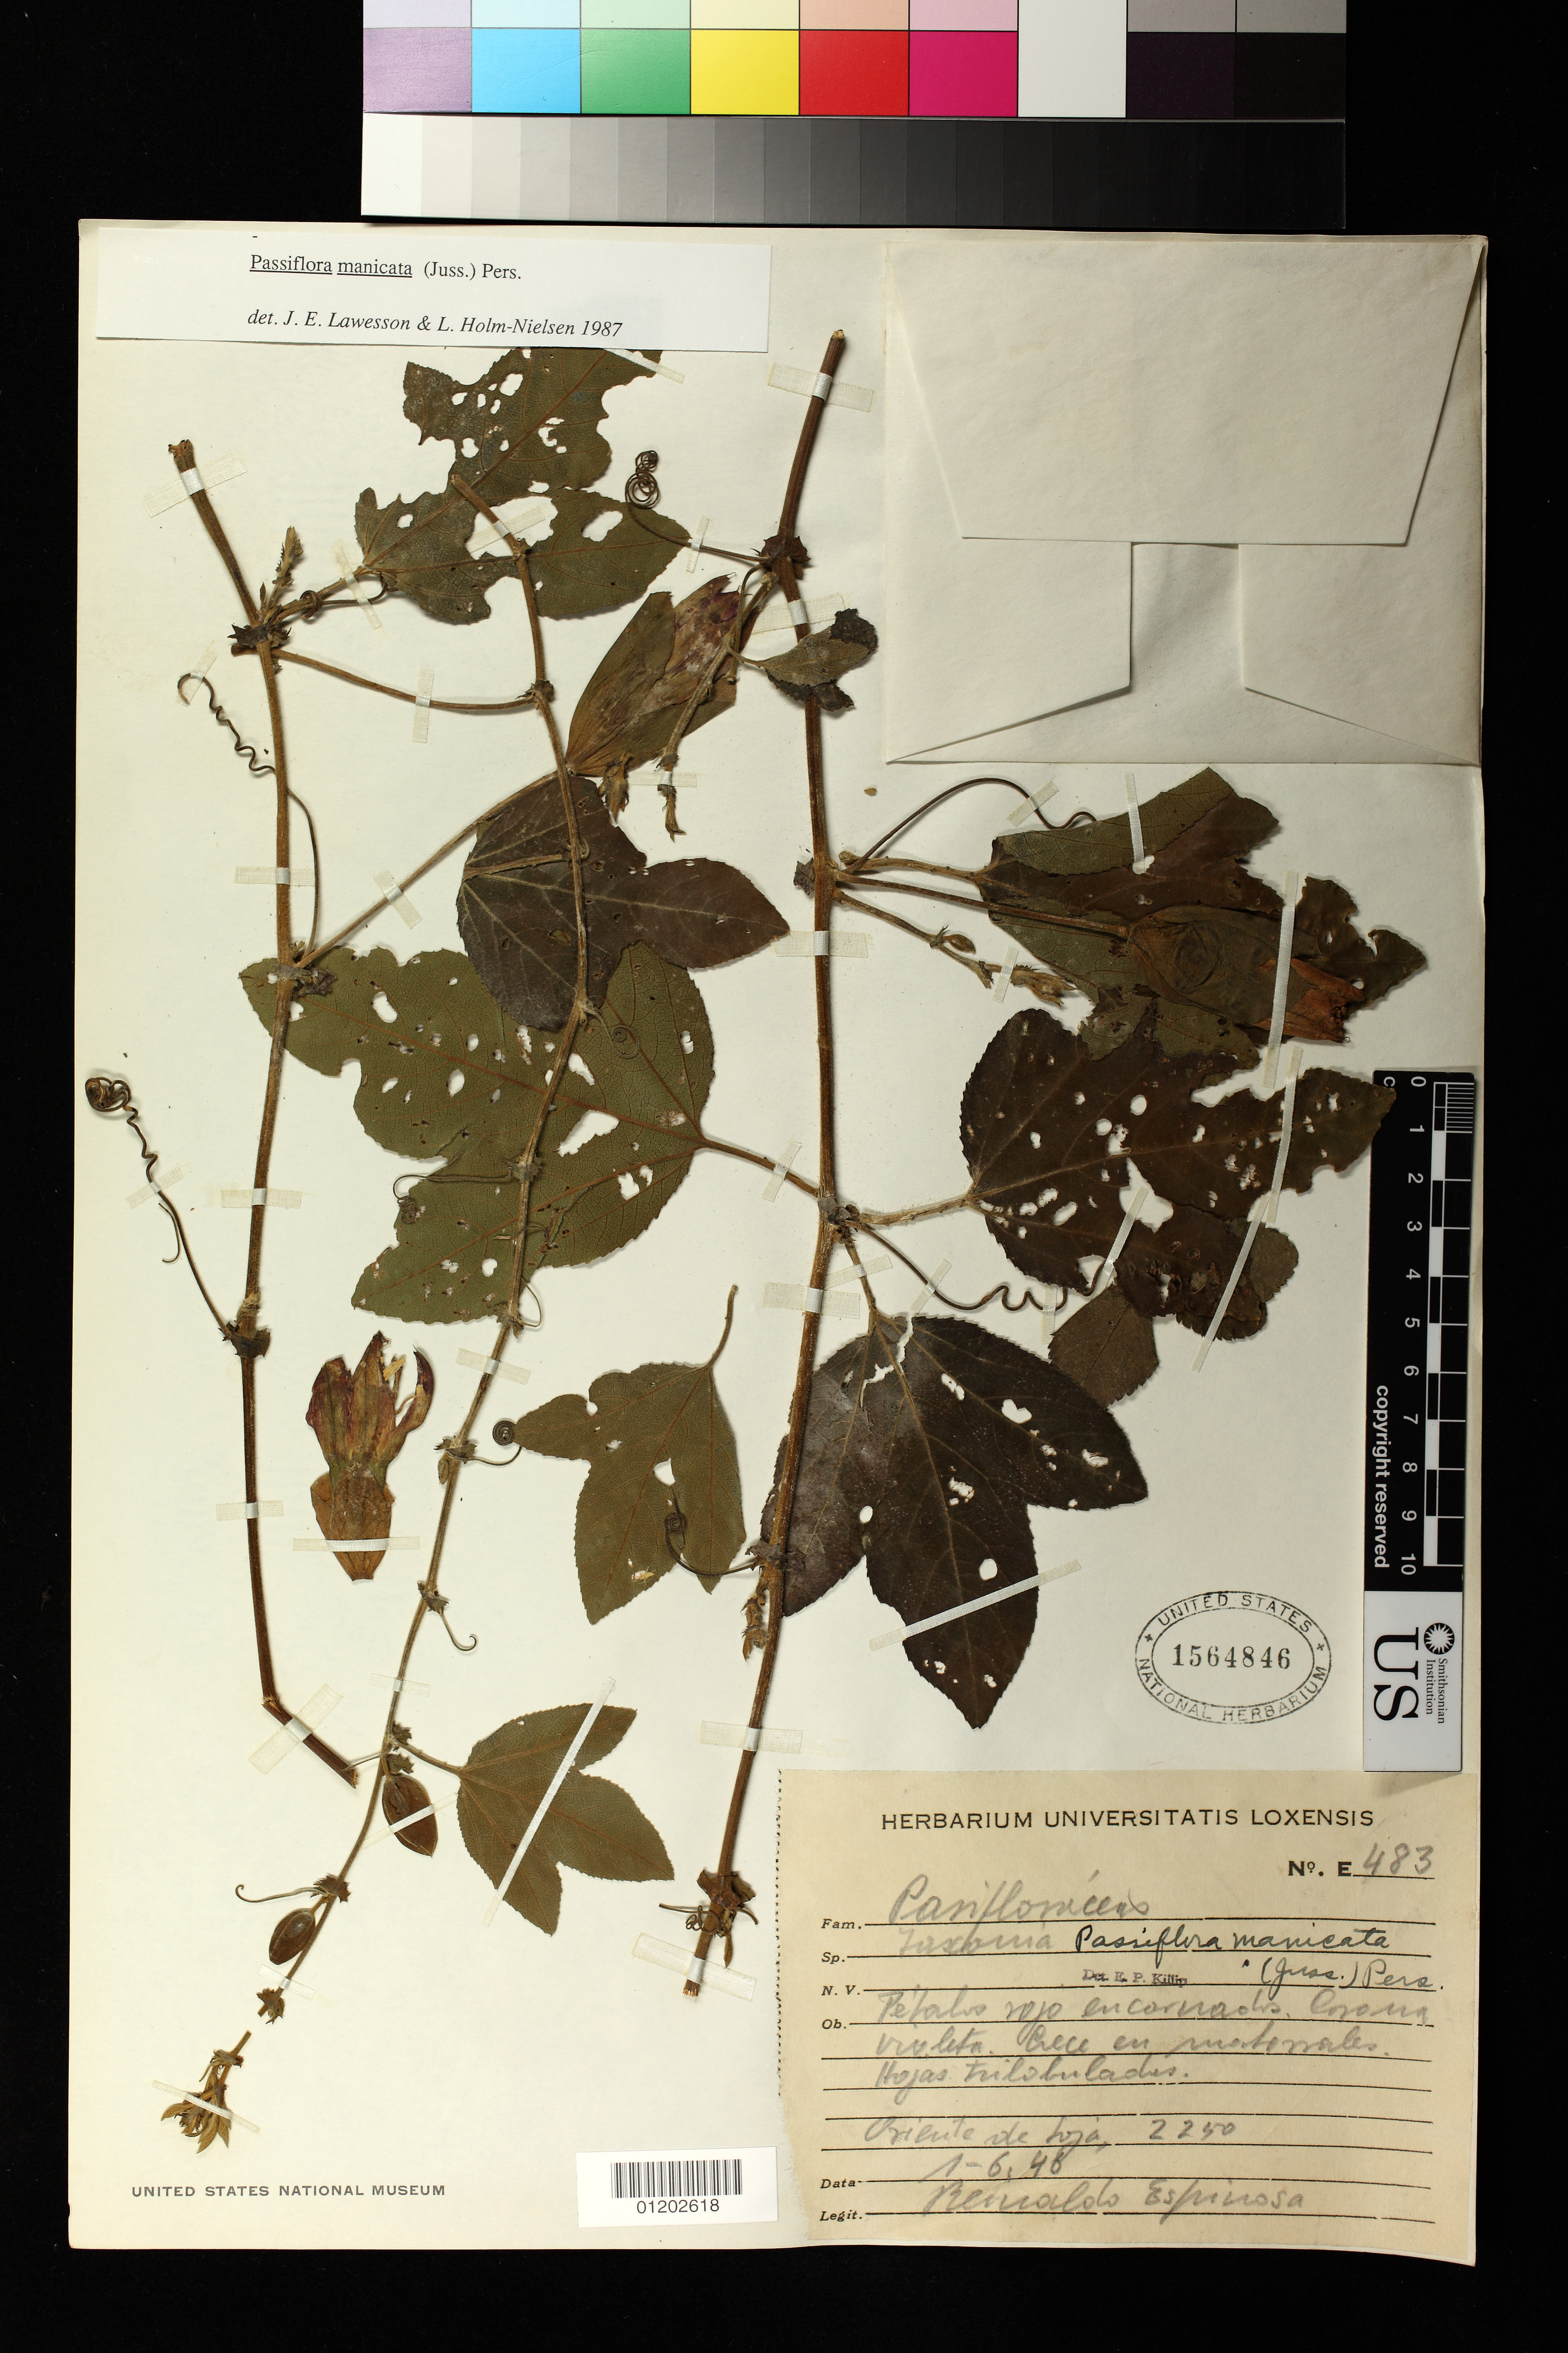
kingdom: Plantae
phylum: Tracheophyta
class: Magnoliopsida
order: Malpighiales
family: Passifloraceae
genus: Passiflora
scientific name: Passiflora manicata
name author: (Juss.) Pers.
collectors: B. Espinosa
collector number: E483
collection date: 1946-06-01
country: Ecuador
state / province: Loja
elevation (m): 2250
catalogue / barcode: US 1564846